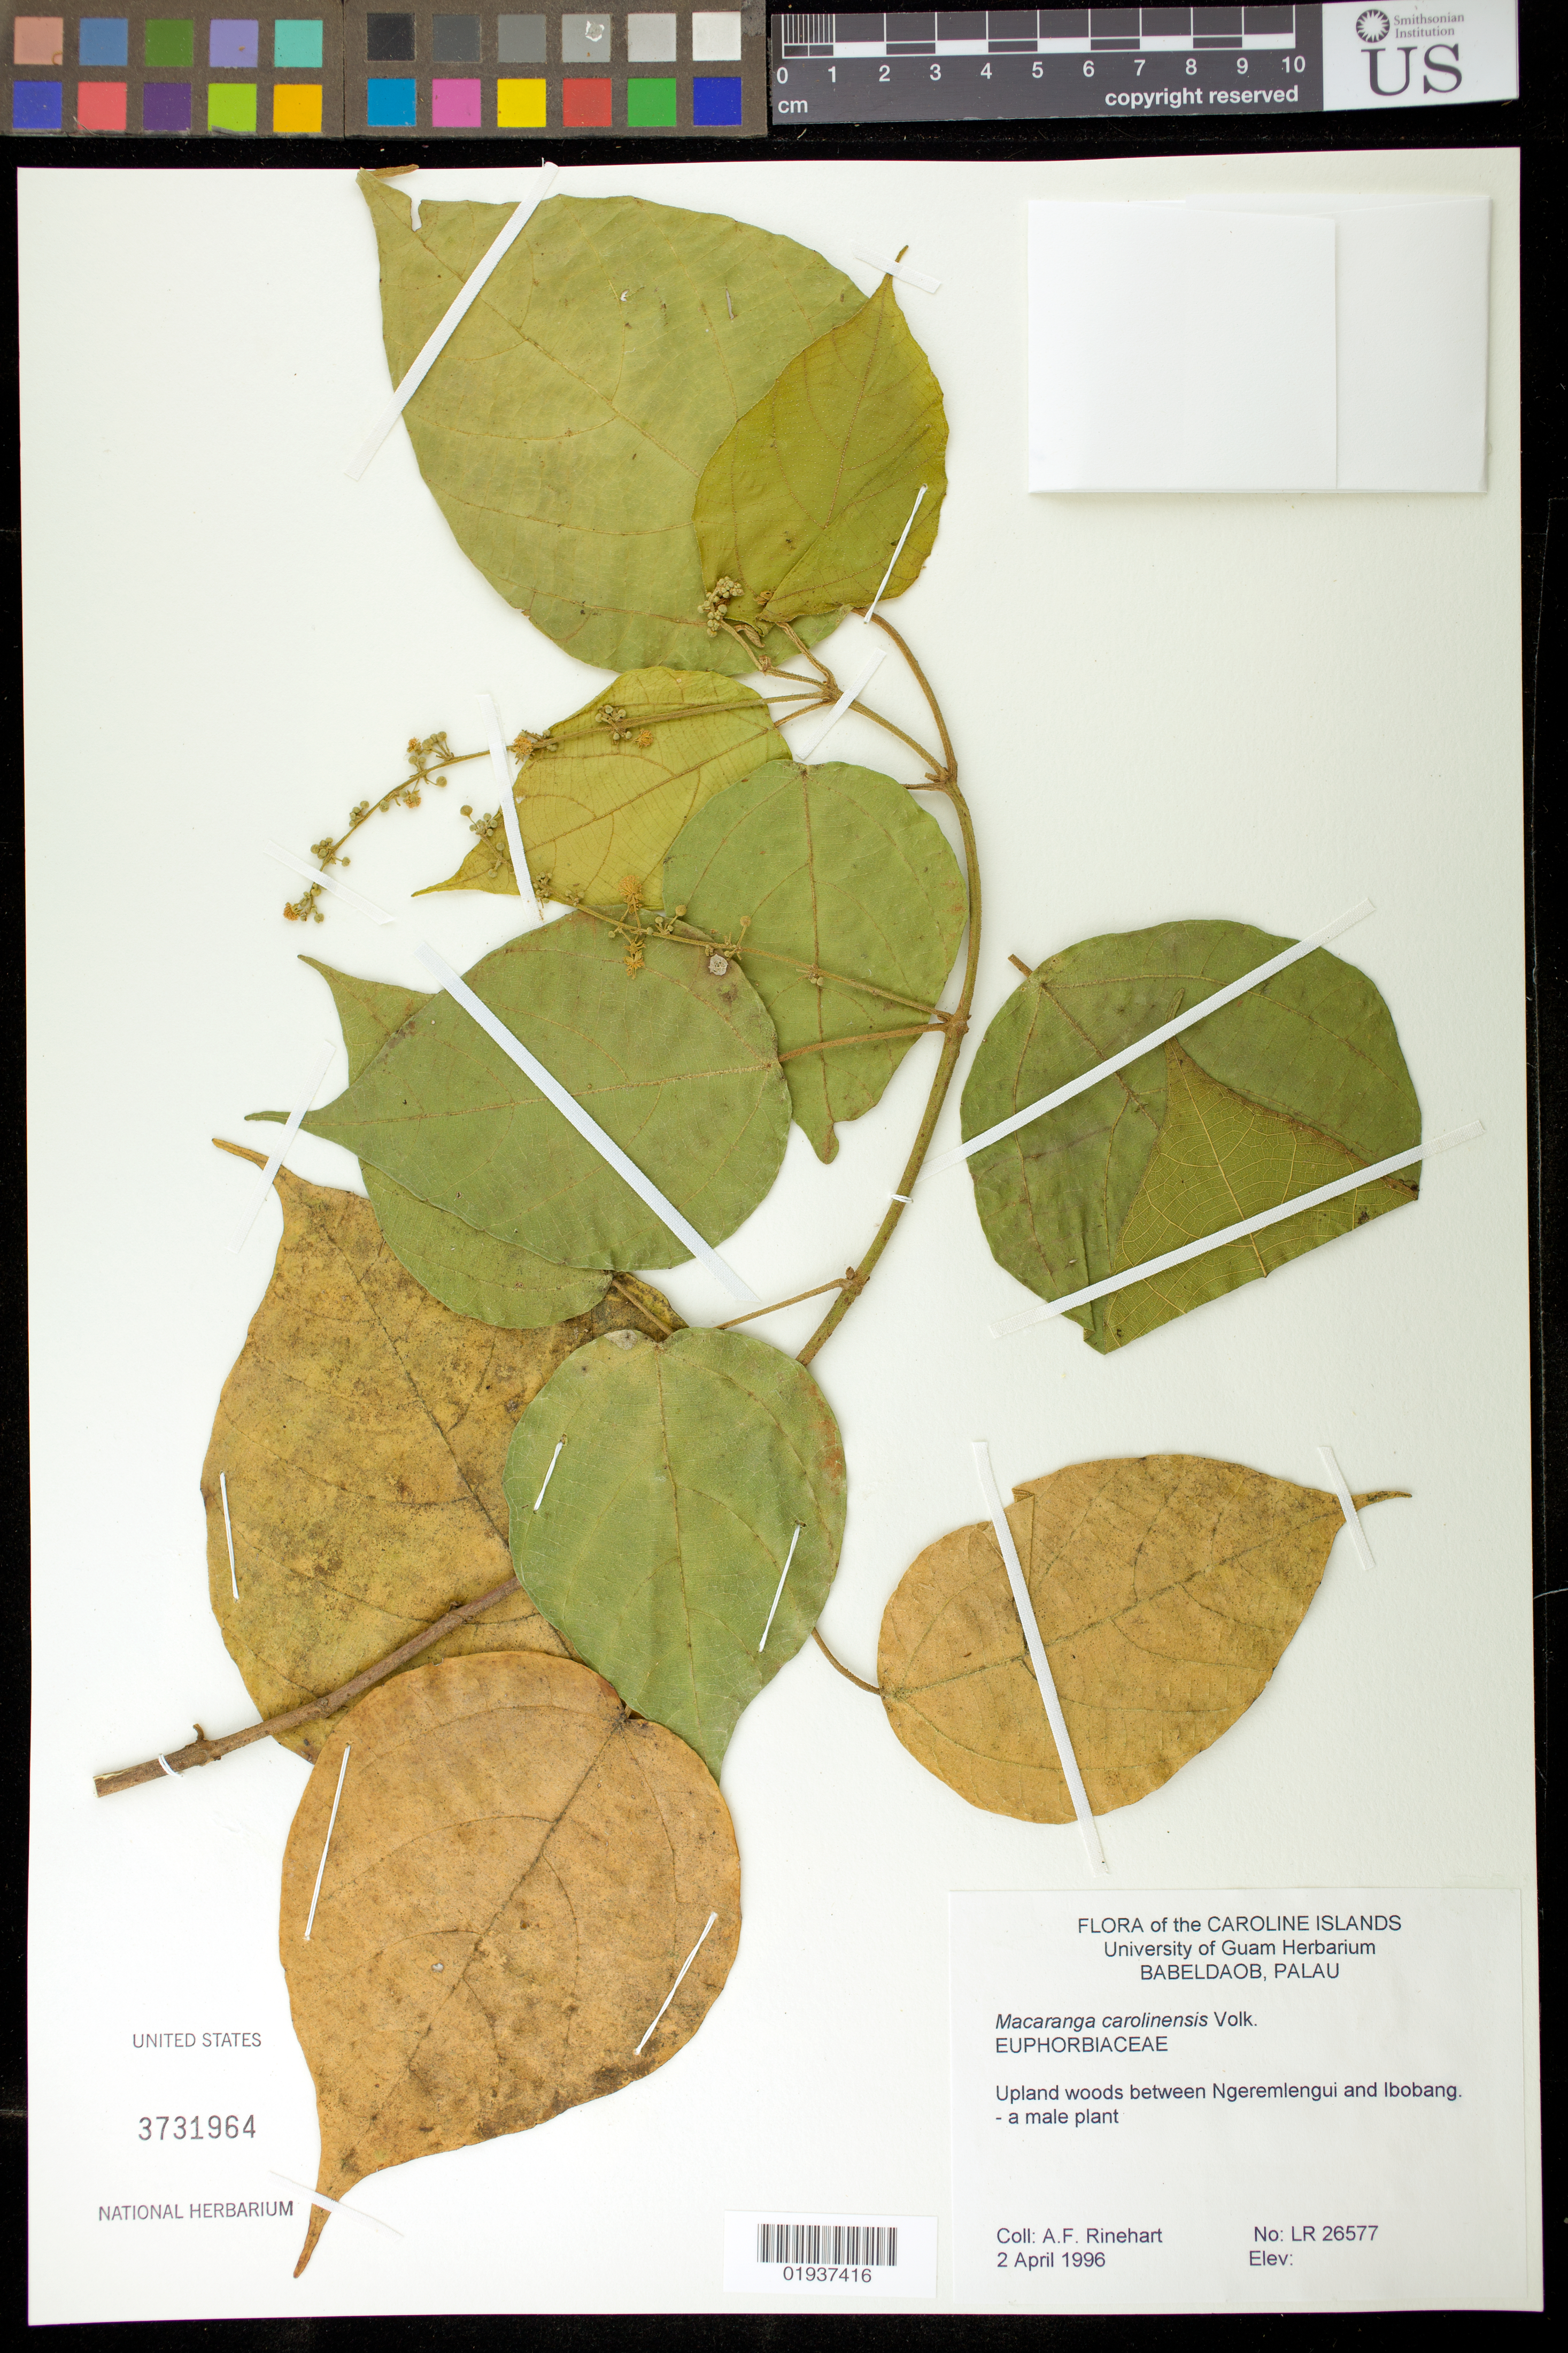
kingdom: Plantae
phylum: Tracheophyta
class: Magnoliopsida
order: Malpighiales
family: Euphorbiaceae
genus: Macaranga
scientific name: Macaranga carolinensis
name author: Volkens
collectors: A. Rinehart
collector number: LR26577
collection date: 1996-04-02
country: Palau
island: Babeldaob [Babelthuap]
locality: The Caroline Islands. Babeldaob Is. Palau. Woods between Ngeremlengui and Ibobang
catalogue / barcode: US 3731964